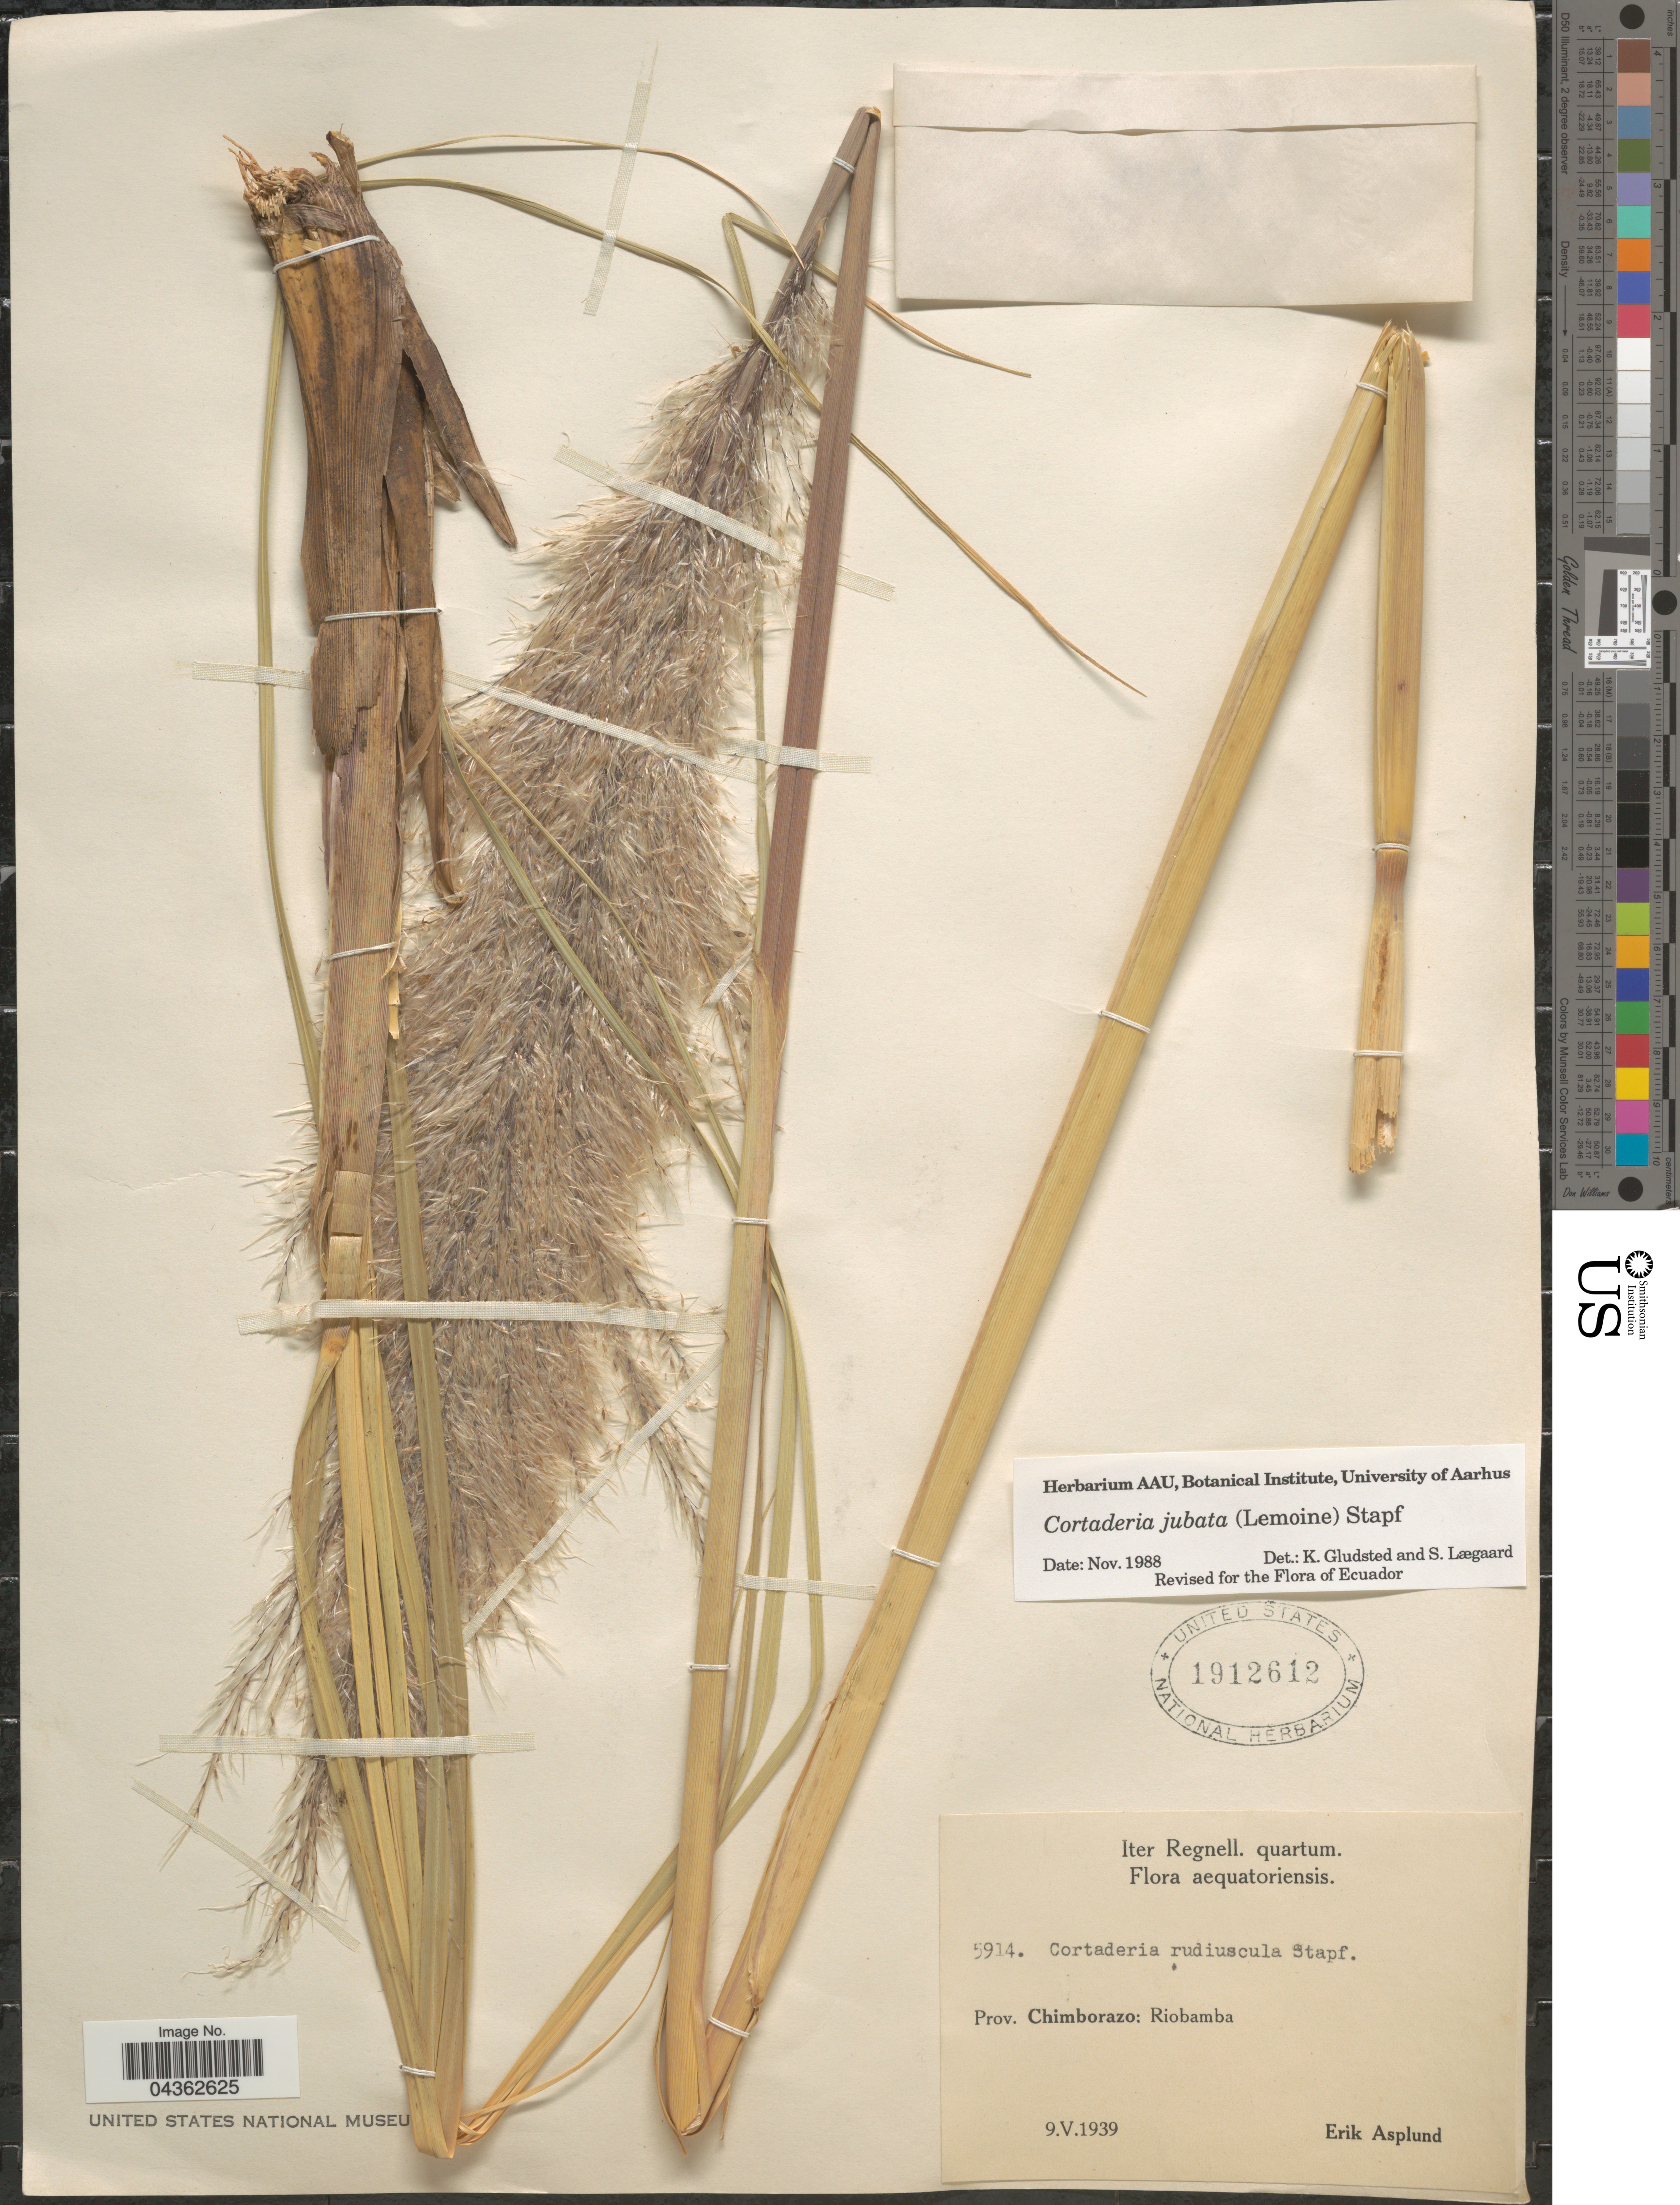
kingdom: Plantae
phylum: Tracheophyta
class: Liliopsida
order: Poales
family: Poaceae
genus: Cortaderia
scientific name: Cortaderia jubata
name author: (Lemoine) Stapf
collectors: E. Asplund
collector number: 5914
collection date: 1939-05-09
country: Ecuador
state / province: Chimborazo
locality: Iter Regnell. quartum. Riobamba.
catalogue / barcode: US 1912612